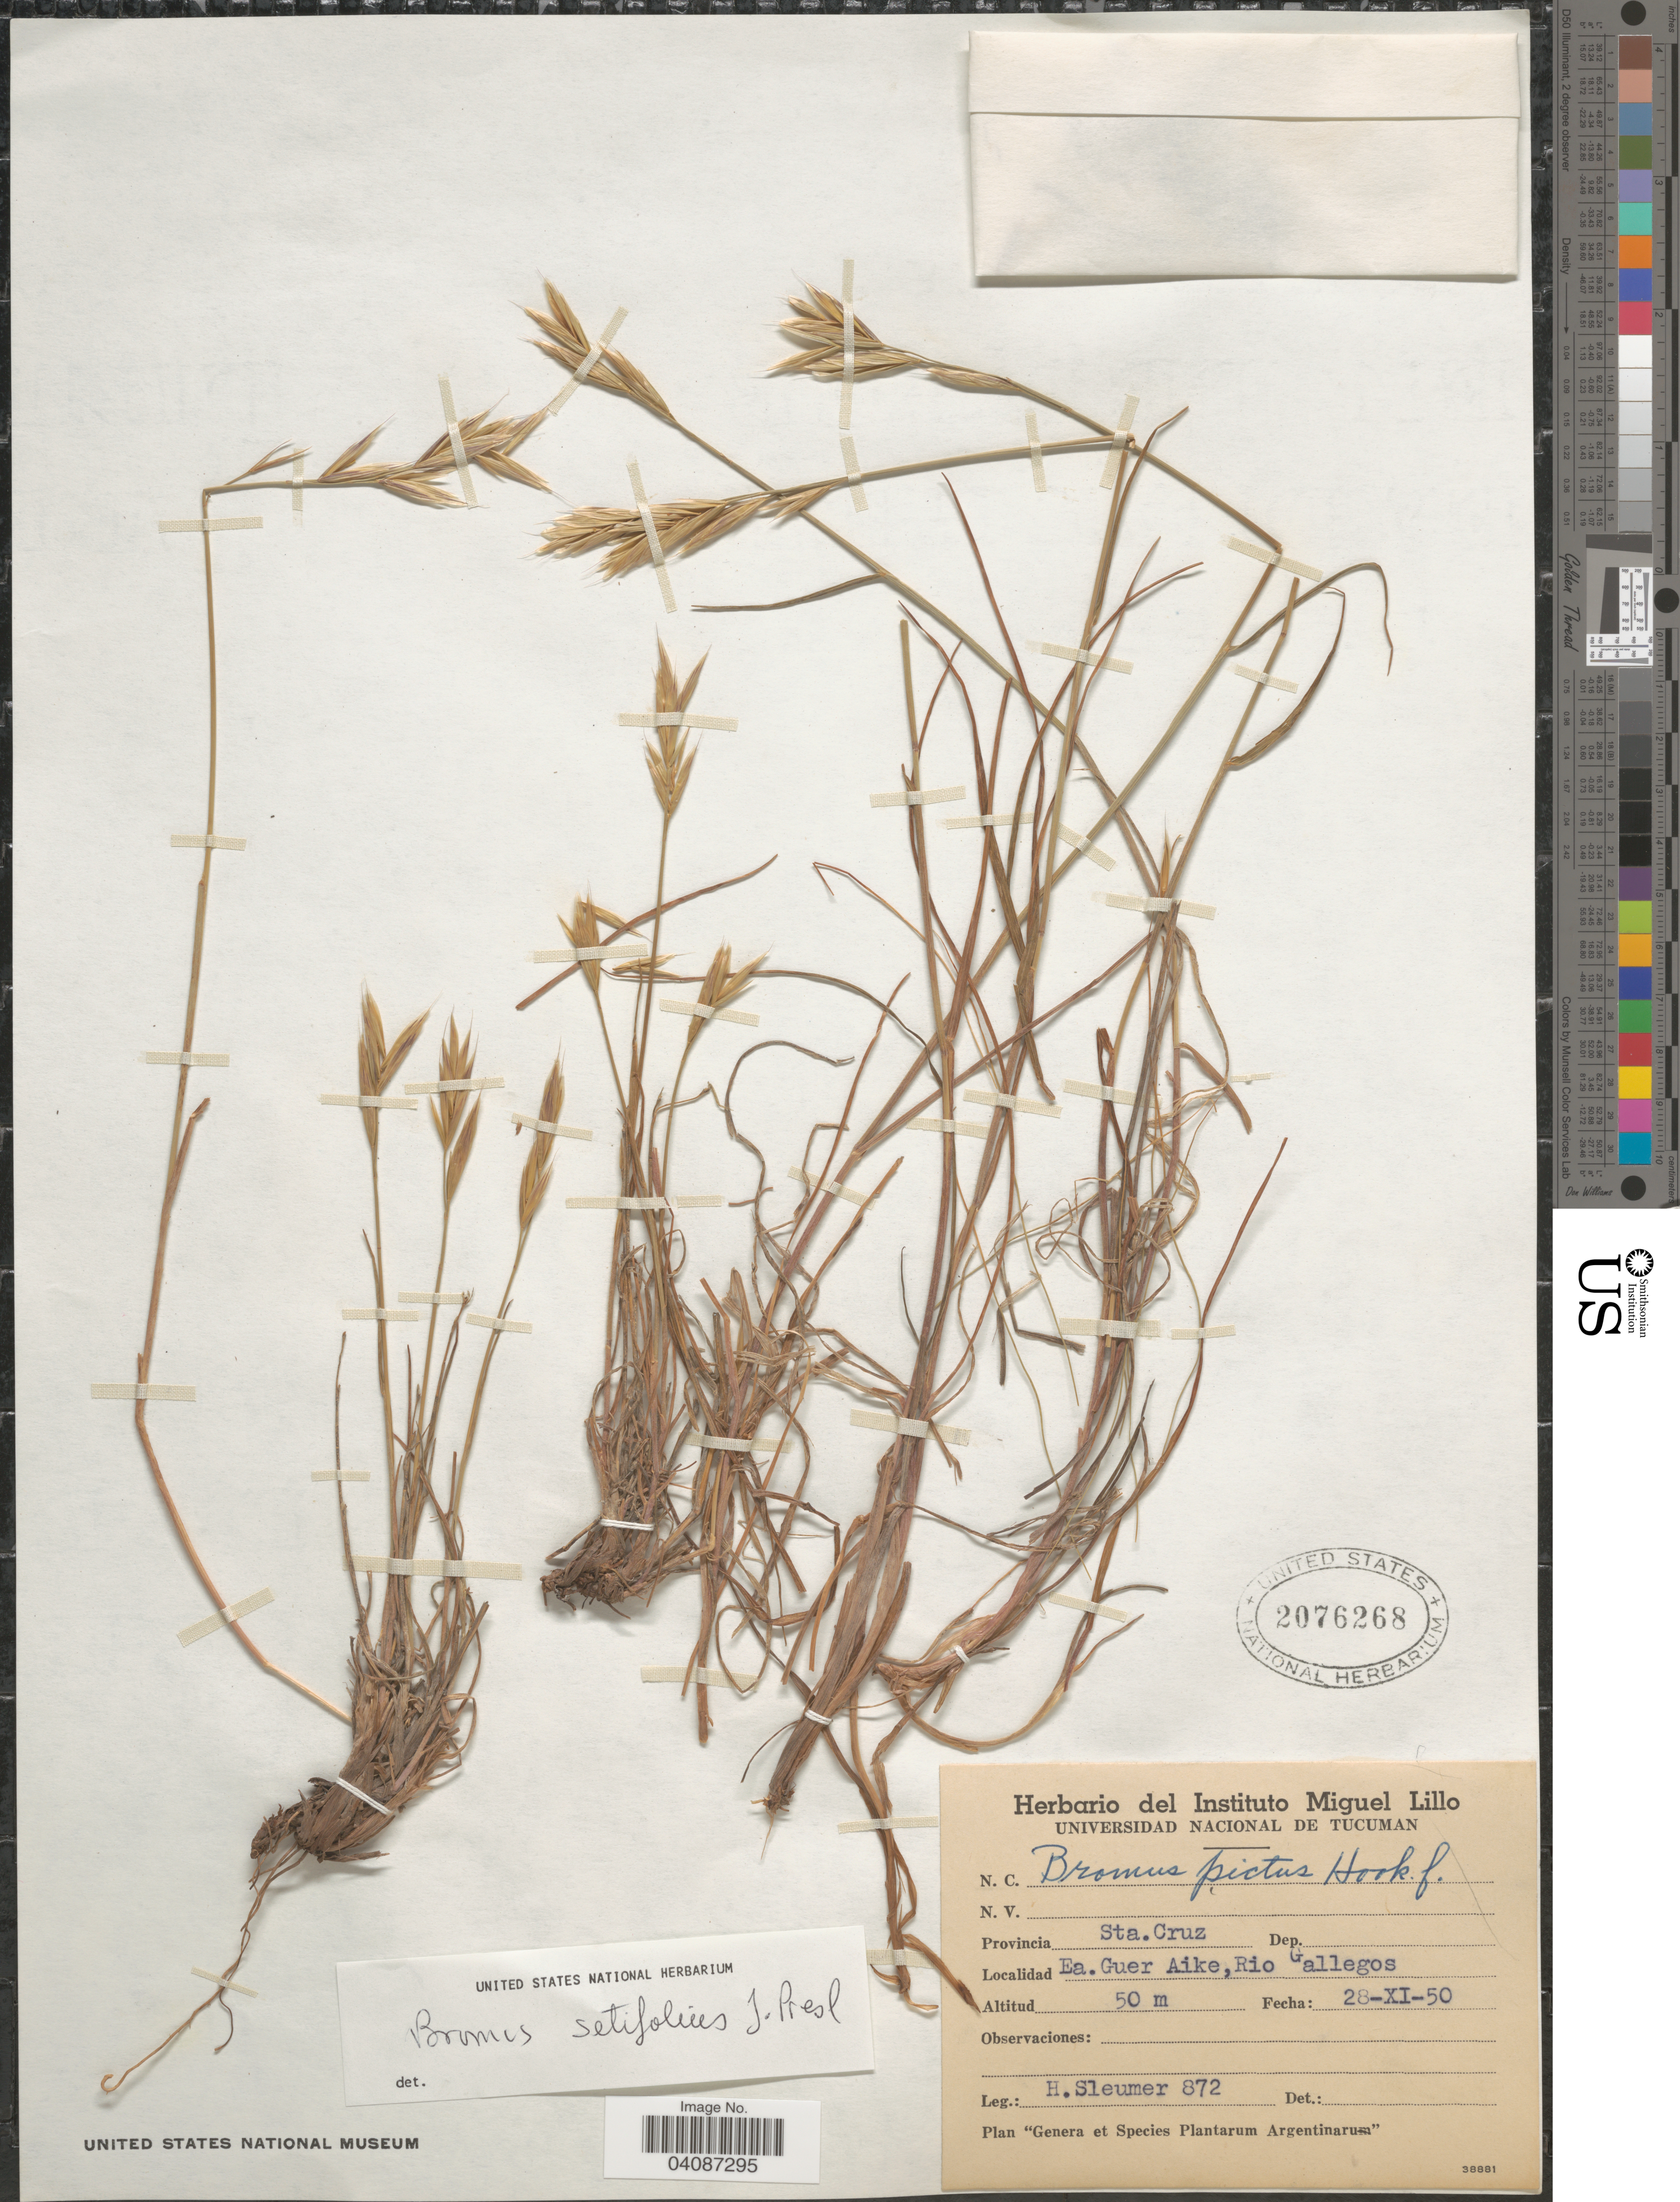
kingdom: Plantae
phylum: Tracheophyta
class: Liliopsida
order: Poales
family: Poaceae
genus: Bromus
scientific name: Bromus setifolius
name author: J. Presl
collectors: H. O. Sleumer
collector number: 872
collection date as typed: Transcribed d/m/y: 28/11/50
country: Argentina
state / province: Santa Cruz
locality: Ea. Guer Aike, Rio Gallegos.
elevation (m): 50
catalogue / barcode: US 2076268